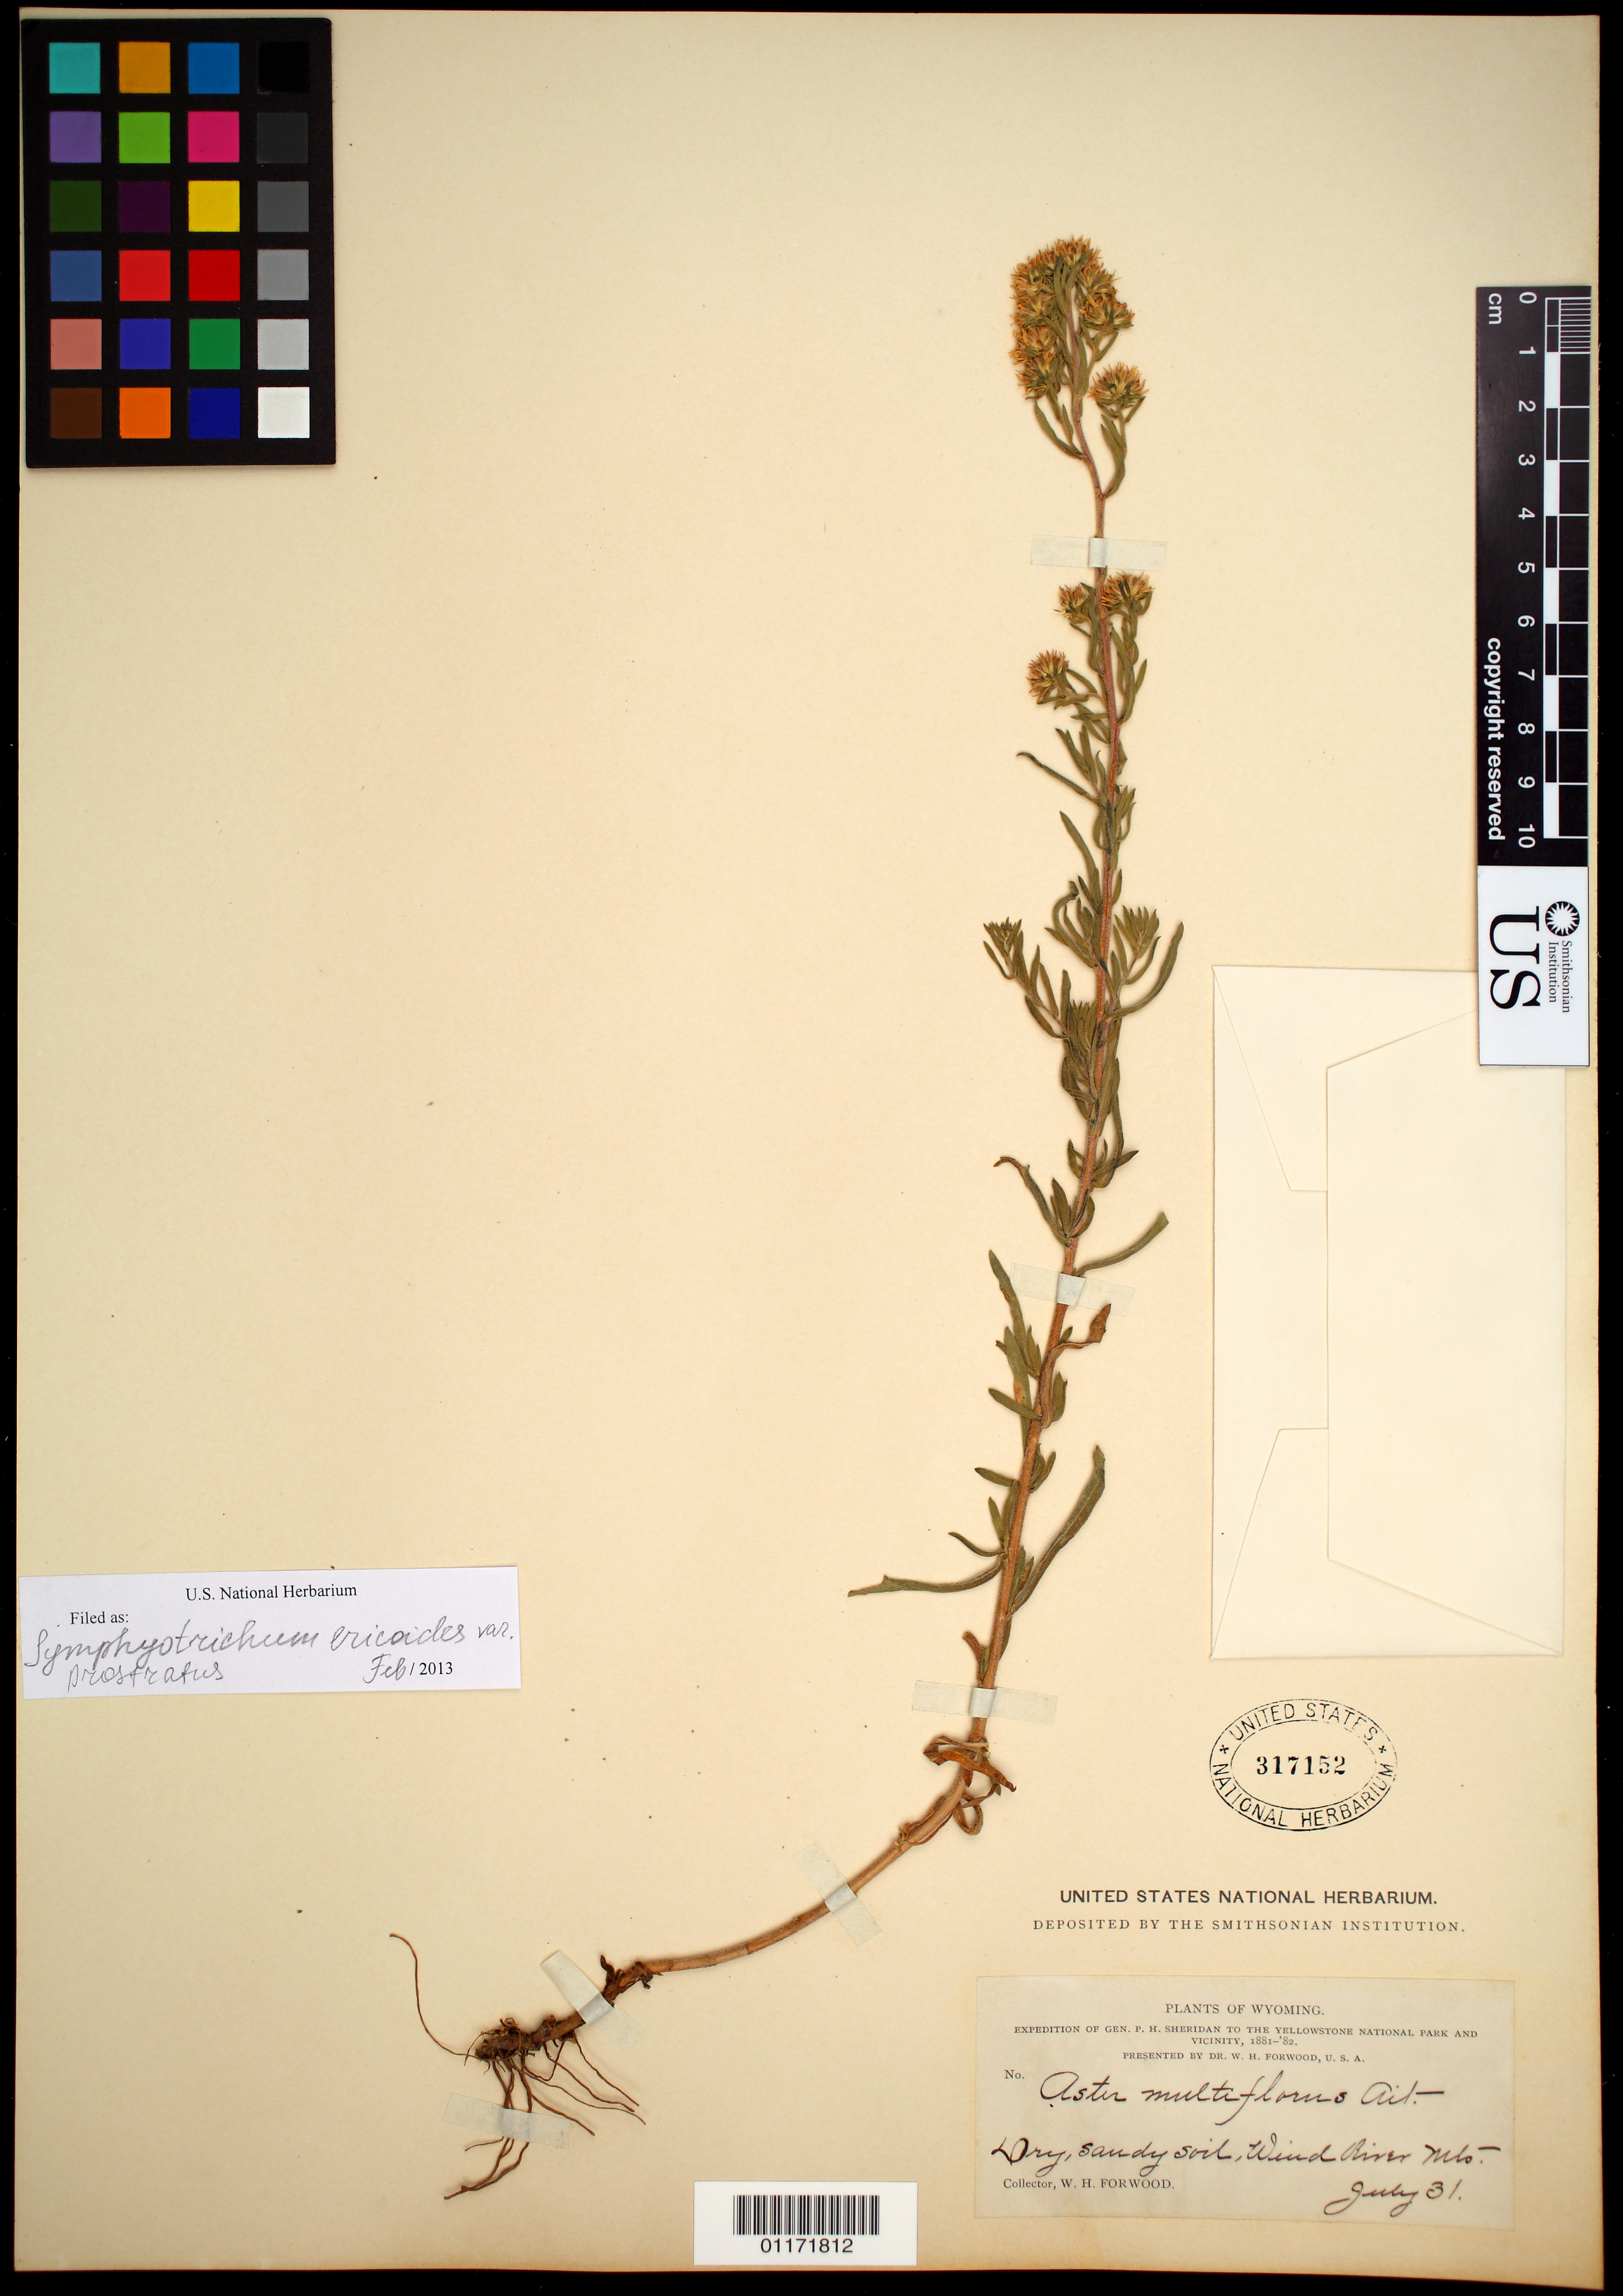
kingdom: Plantae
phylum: Tracheophyta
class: Magnoliopsida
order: Asterales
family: Asteraceae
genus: Symphyotrichum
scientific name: Symphyotrichum ericoides var. prostratum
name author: (Kuntze) G.L. Nesom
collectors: W. Forwood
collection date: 1881-07-31 or 1882-07-31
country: United States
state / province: Wyoming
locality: Wind River Mts.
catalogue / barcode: US 317152